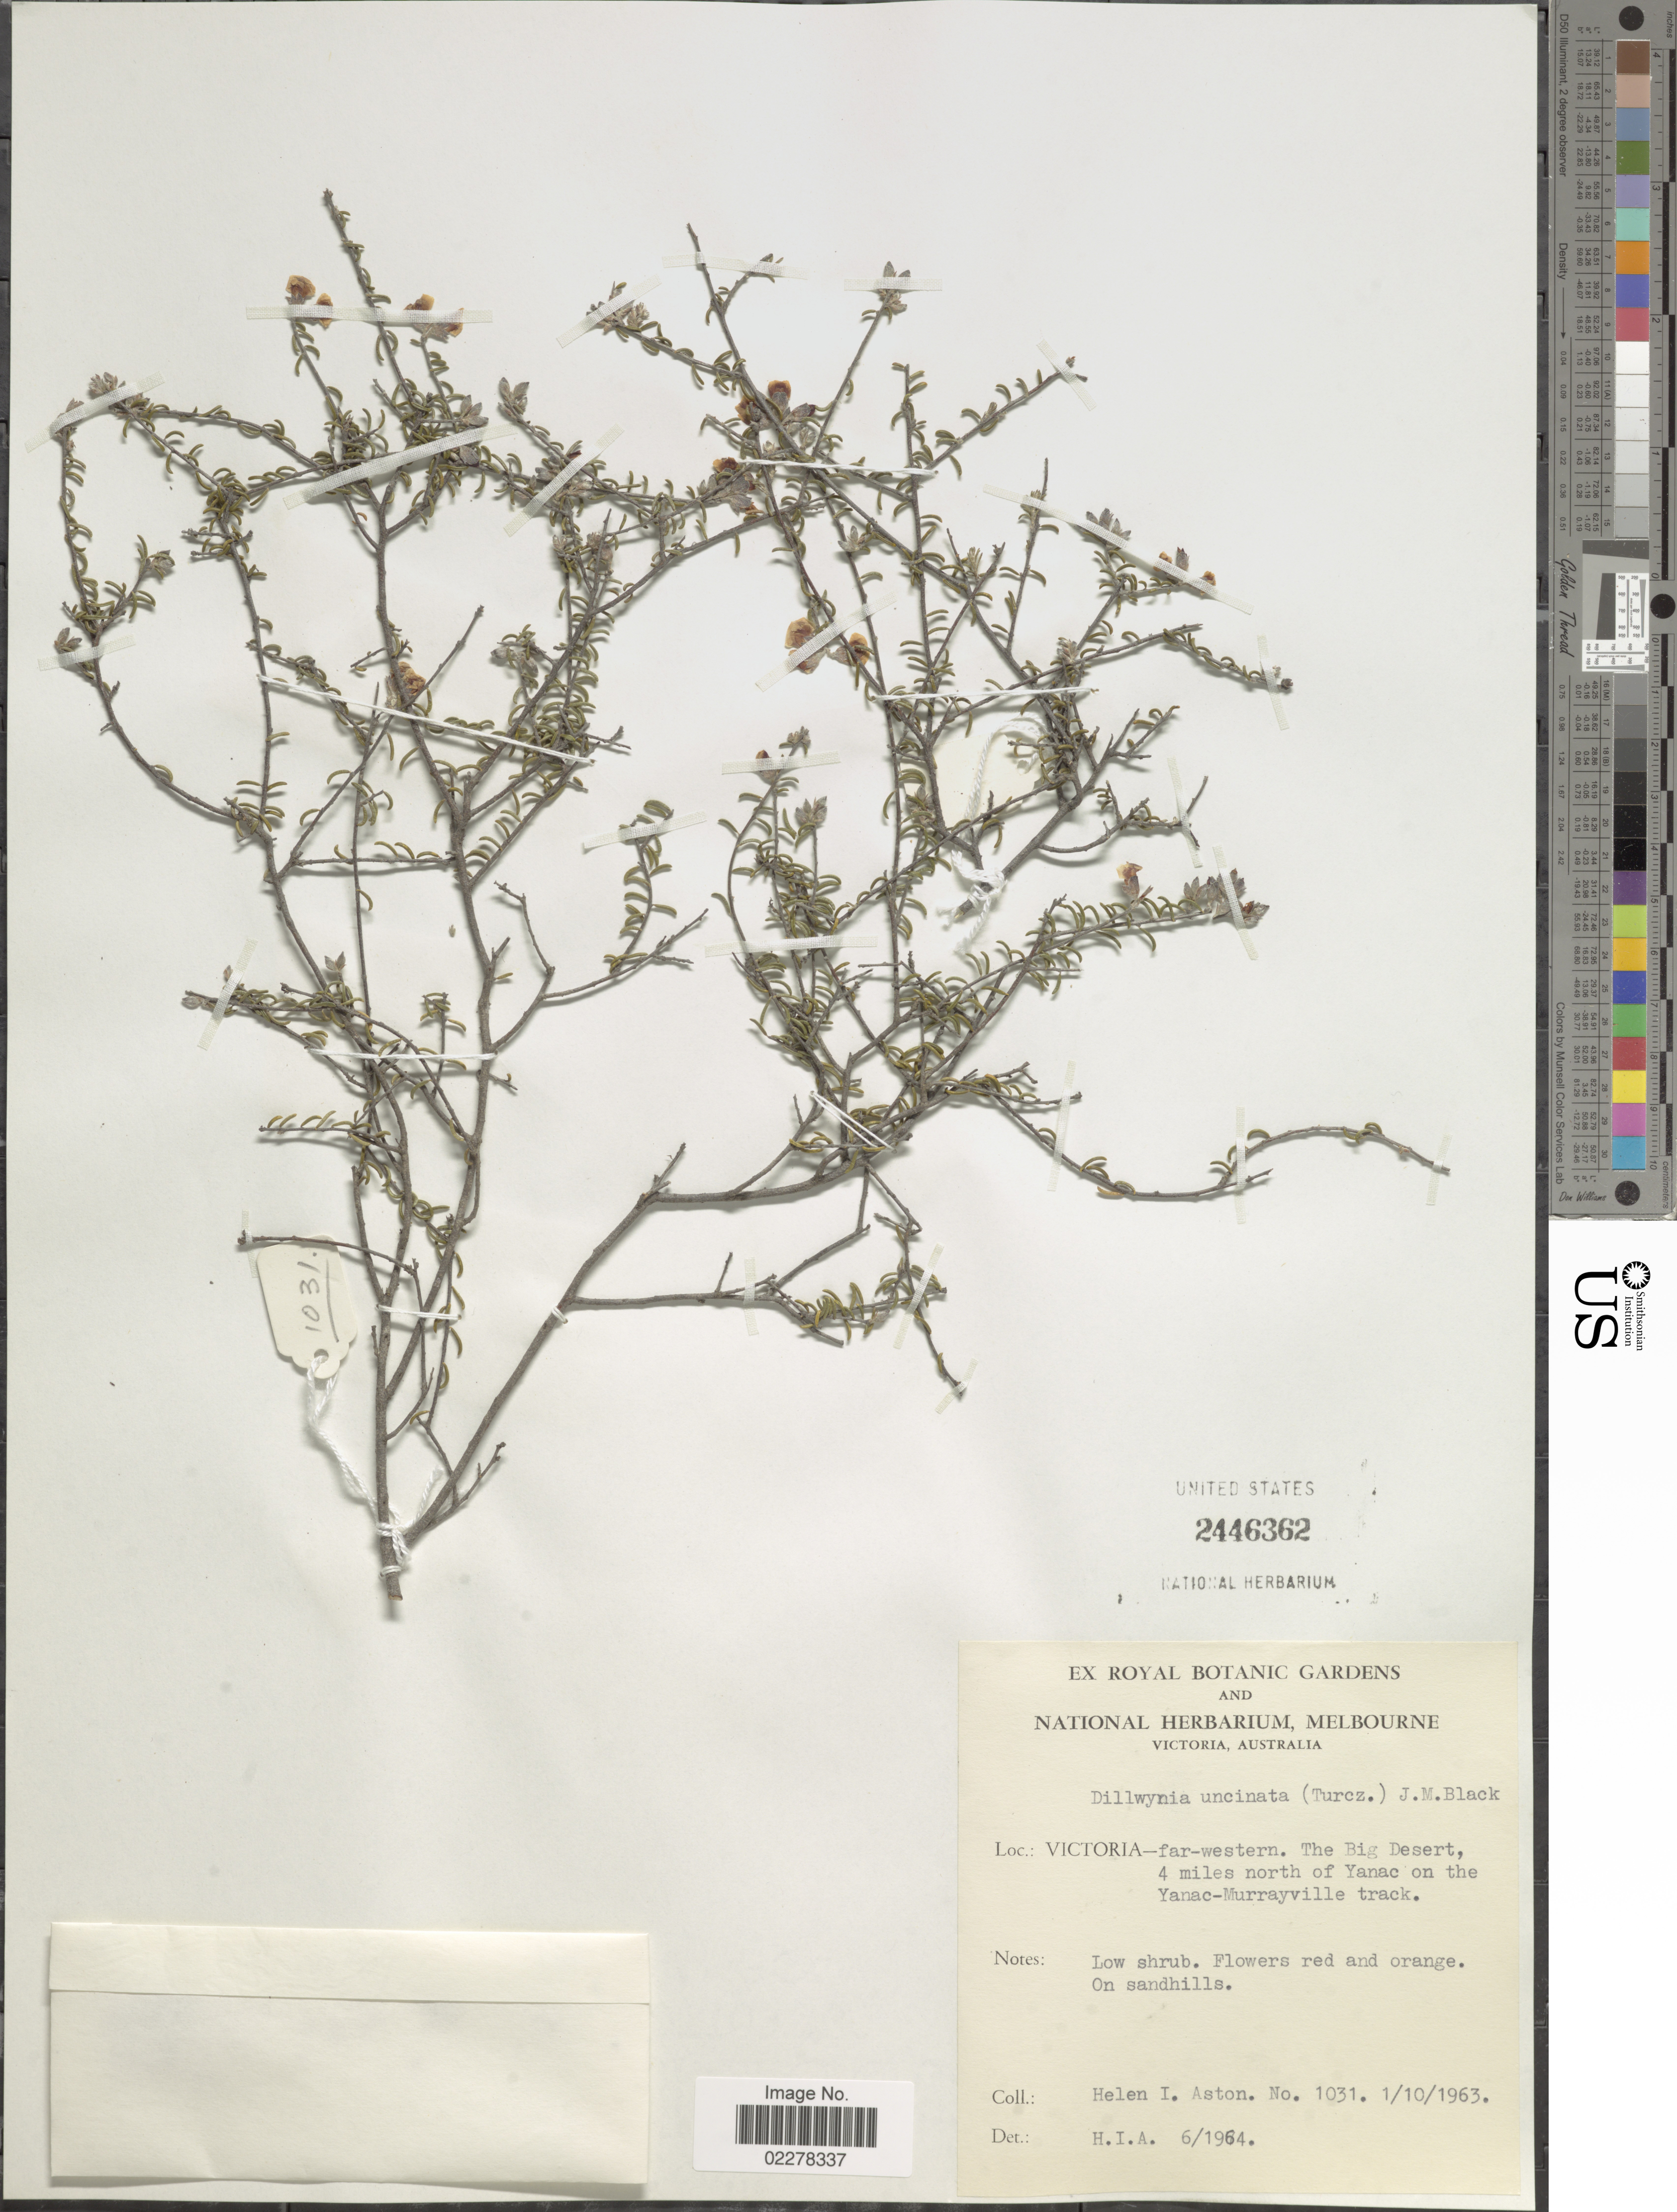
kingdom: Plantae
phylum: Tracheophyta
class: Magnoliopsida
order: Fabales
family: Fabaceae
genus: Dillwynia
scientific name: Dillwynia uncinata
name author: J. Black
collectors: H. I. Aston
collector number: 1031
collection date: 1963-10-01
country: Australia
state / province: Victoria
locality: Victoria - far-western. The Big Desert, 4 miles north of Yanac on the Yanac-Murrayville track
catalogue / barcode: US 2446362